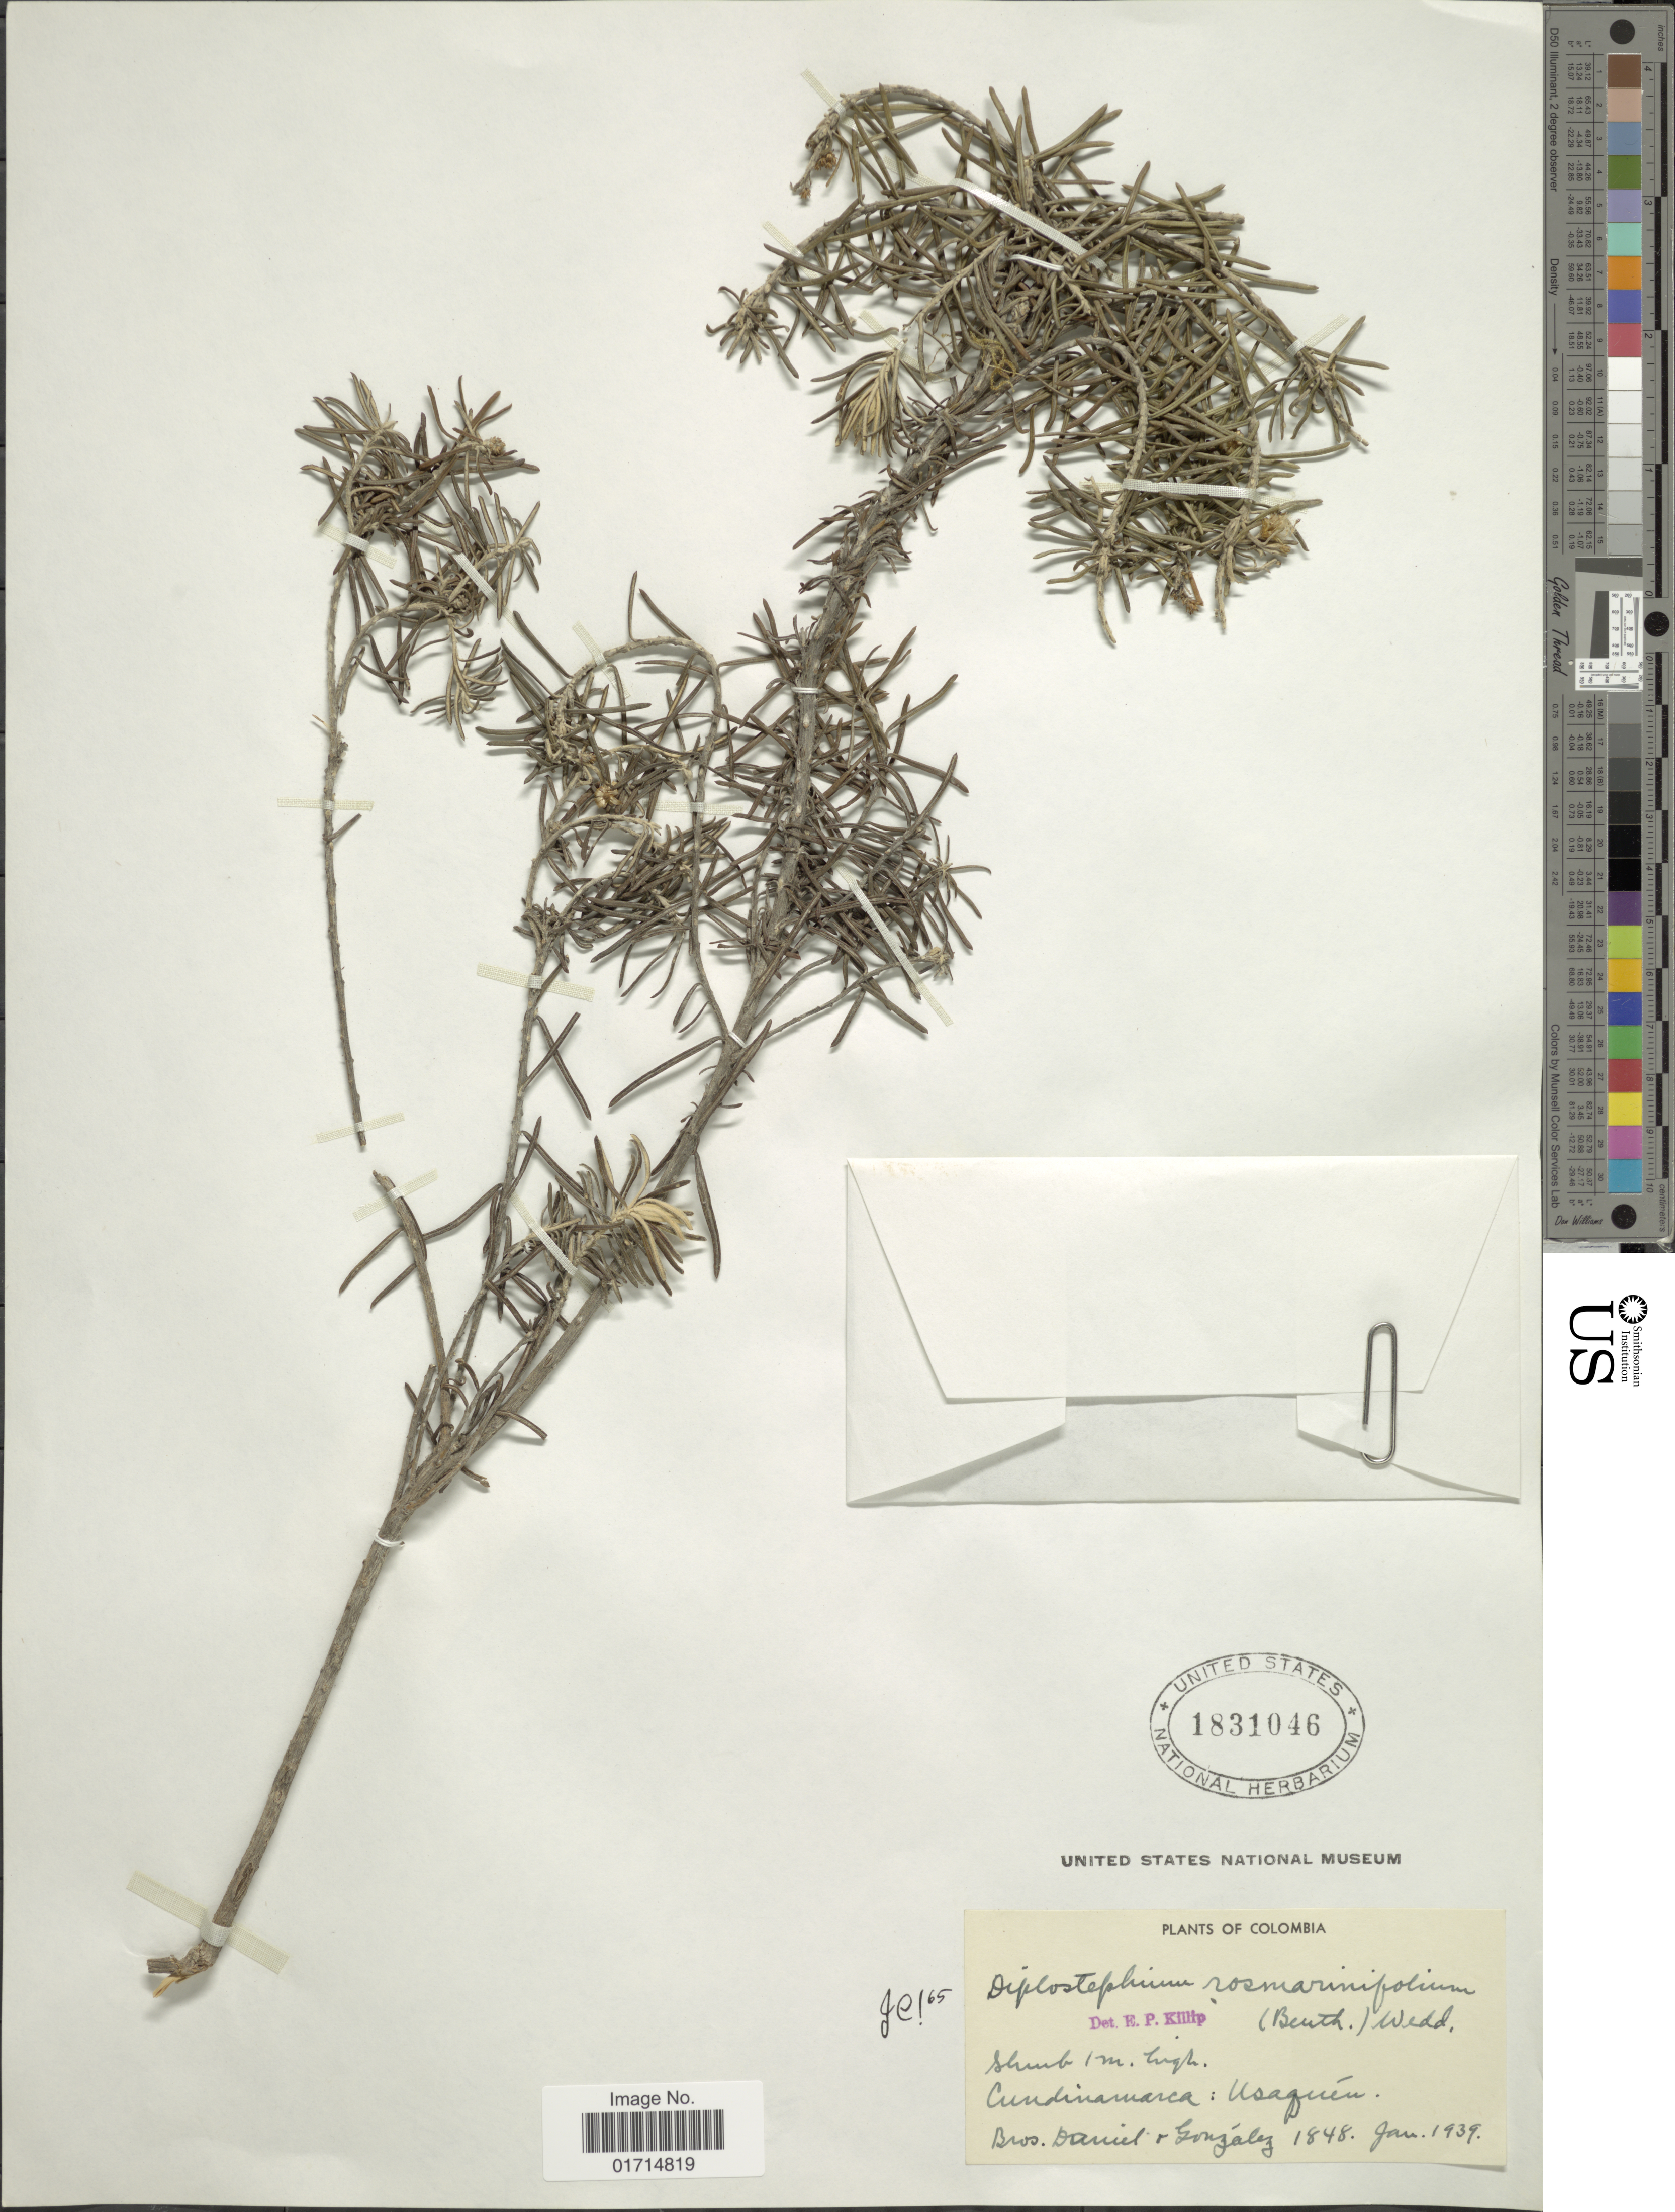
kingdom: Plantae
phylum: Tracheophyta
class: Magnoliopsida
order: Asterales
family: Asteraceae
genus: Diplostephium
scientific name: Diplostephium rosmarinifolium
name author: (Benth.) Wedd.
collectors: Bro. Daniel & B. Gonzalez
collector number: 1848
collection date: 1939-01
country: Colombia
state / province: Cundinamarca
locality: Colombia. Cundinamarca: Usaquen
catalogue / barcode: US 1831046